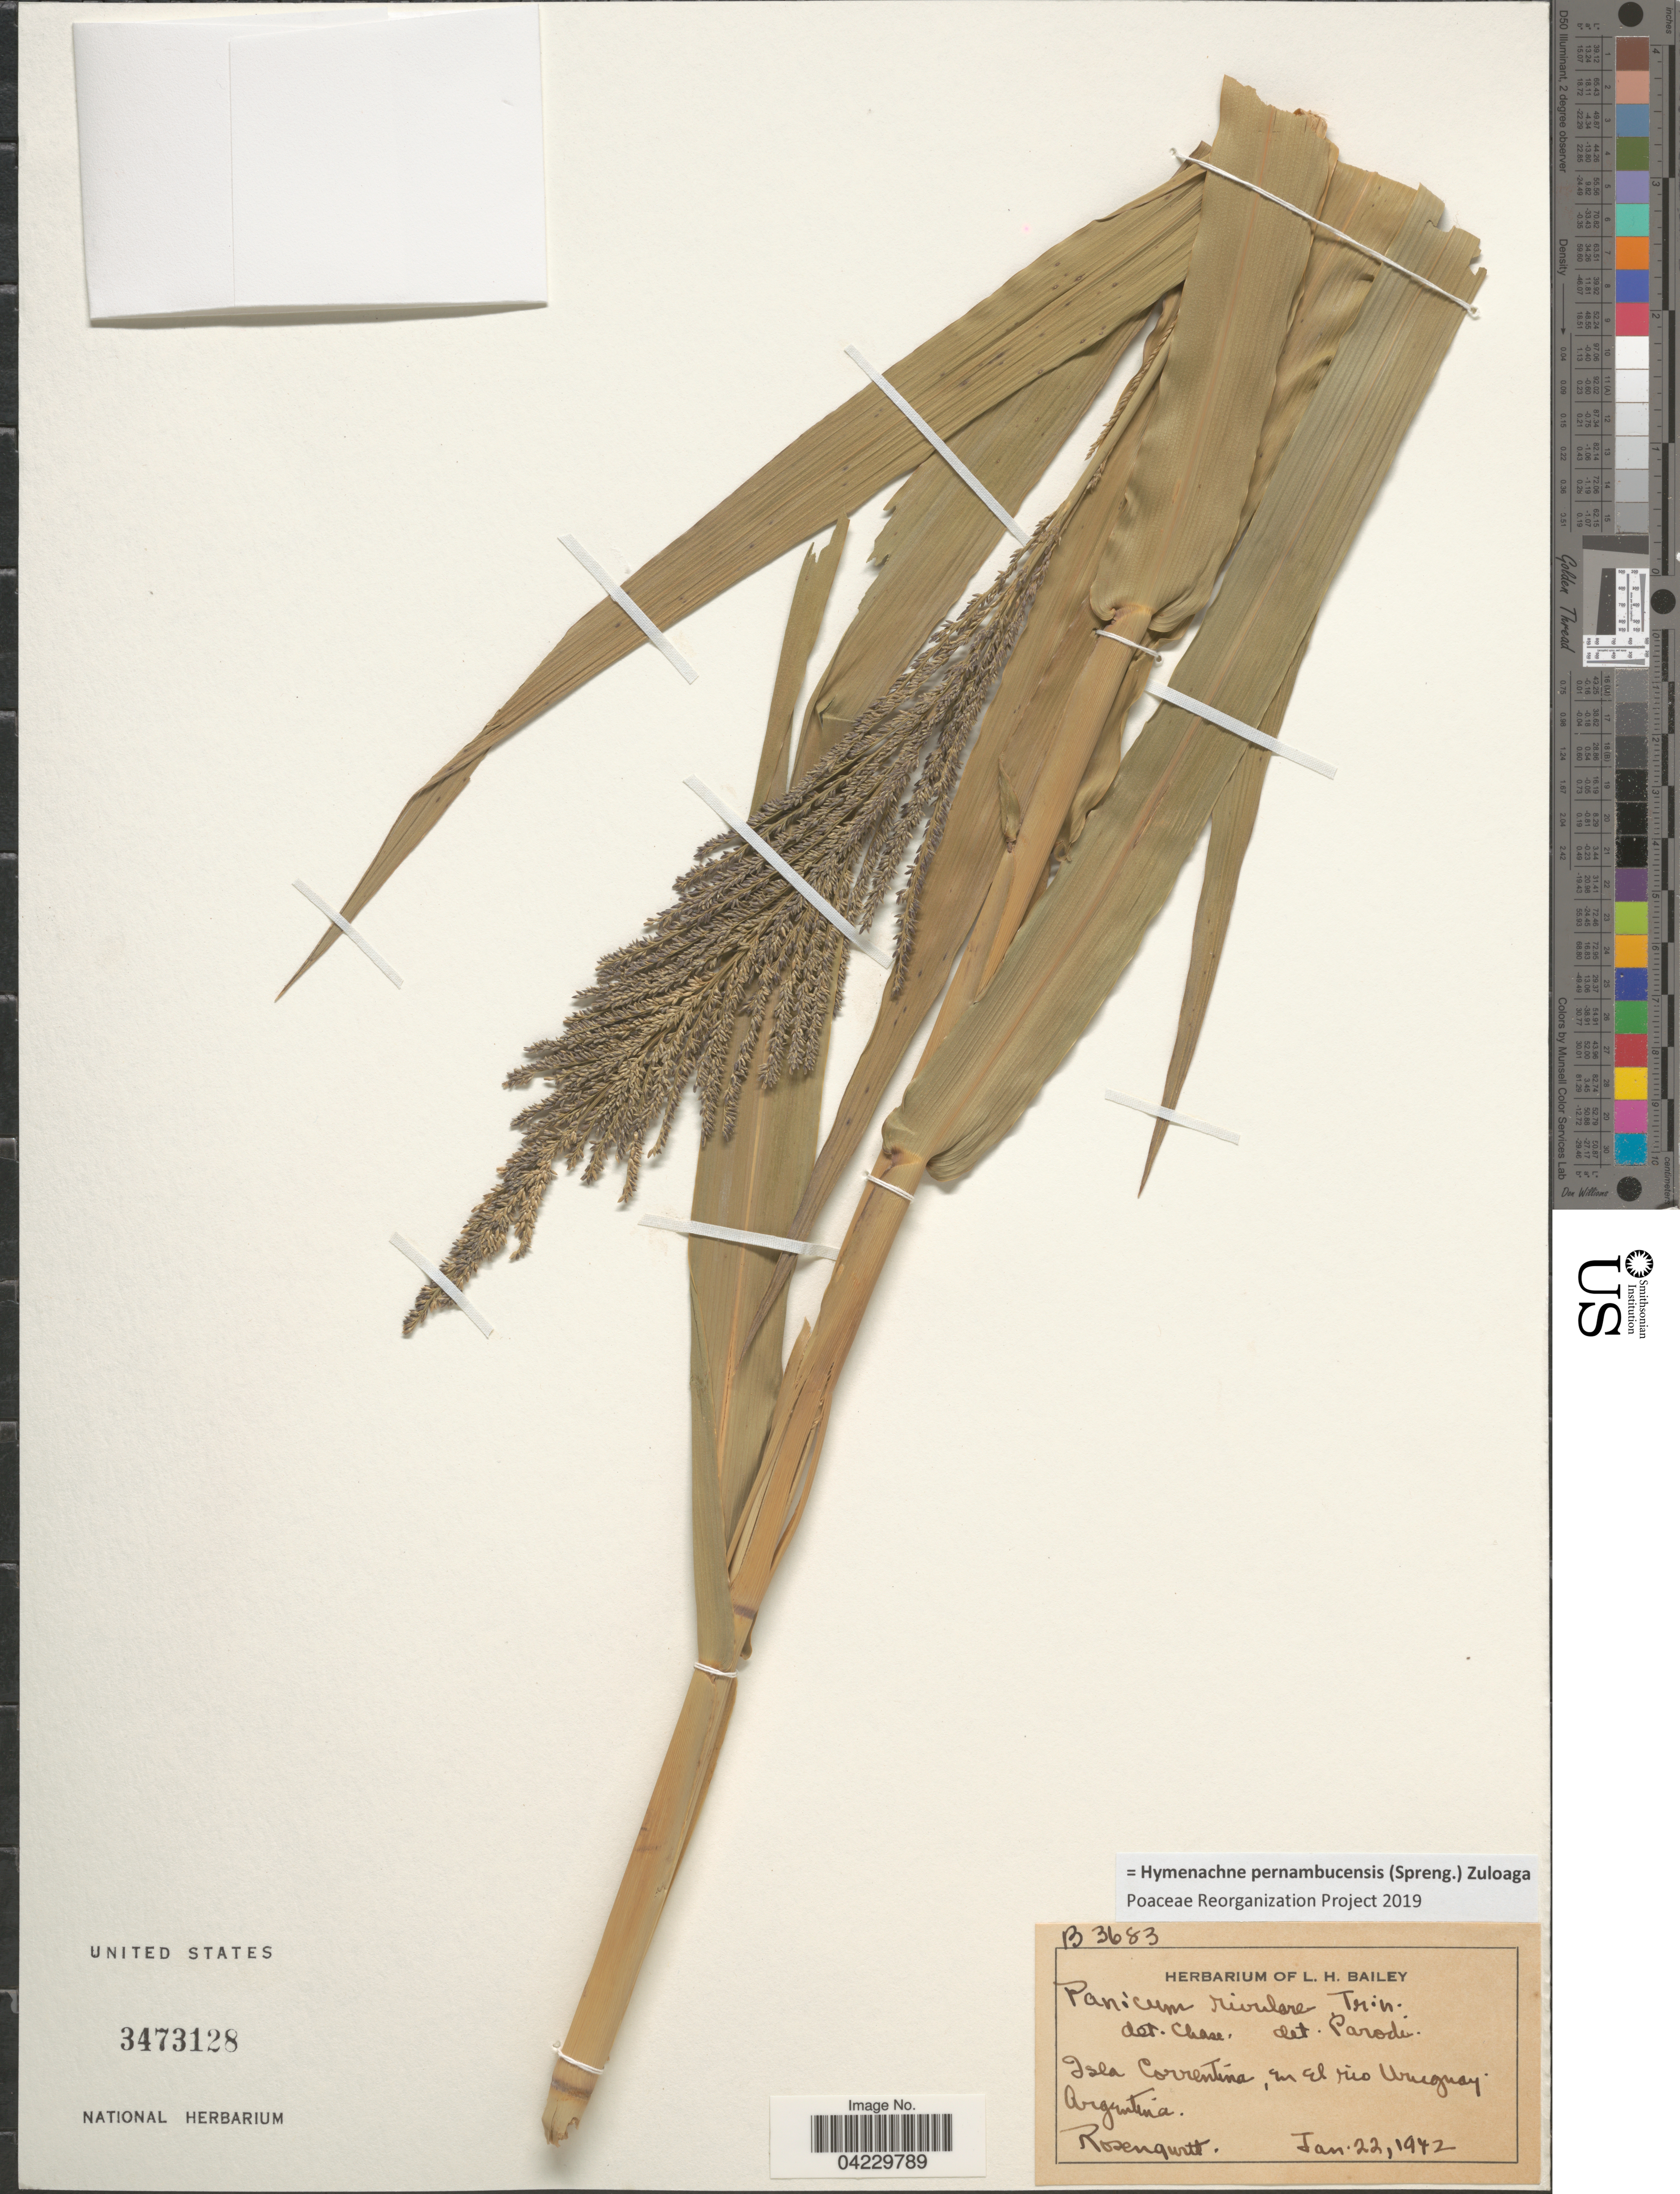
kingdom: Plantae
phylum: Tracheophyta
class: Liliopsida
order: Poales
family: Poaceae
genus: Hymenachne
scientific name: Hymenachne pernambucensis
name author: (Spreng.) Zuloaga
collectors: Rosengurtt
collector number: B3683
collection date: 1942-01-22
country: Argentina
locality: Isla Correntine, En El rio Uruguay.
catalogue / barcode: US 3473128